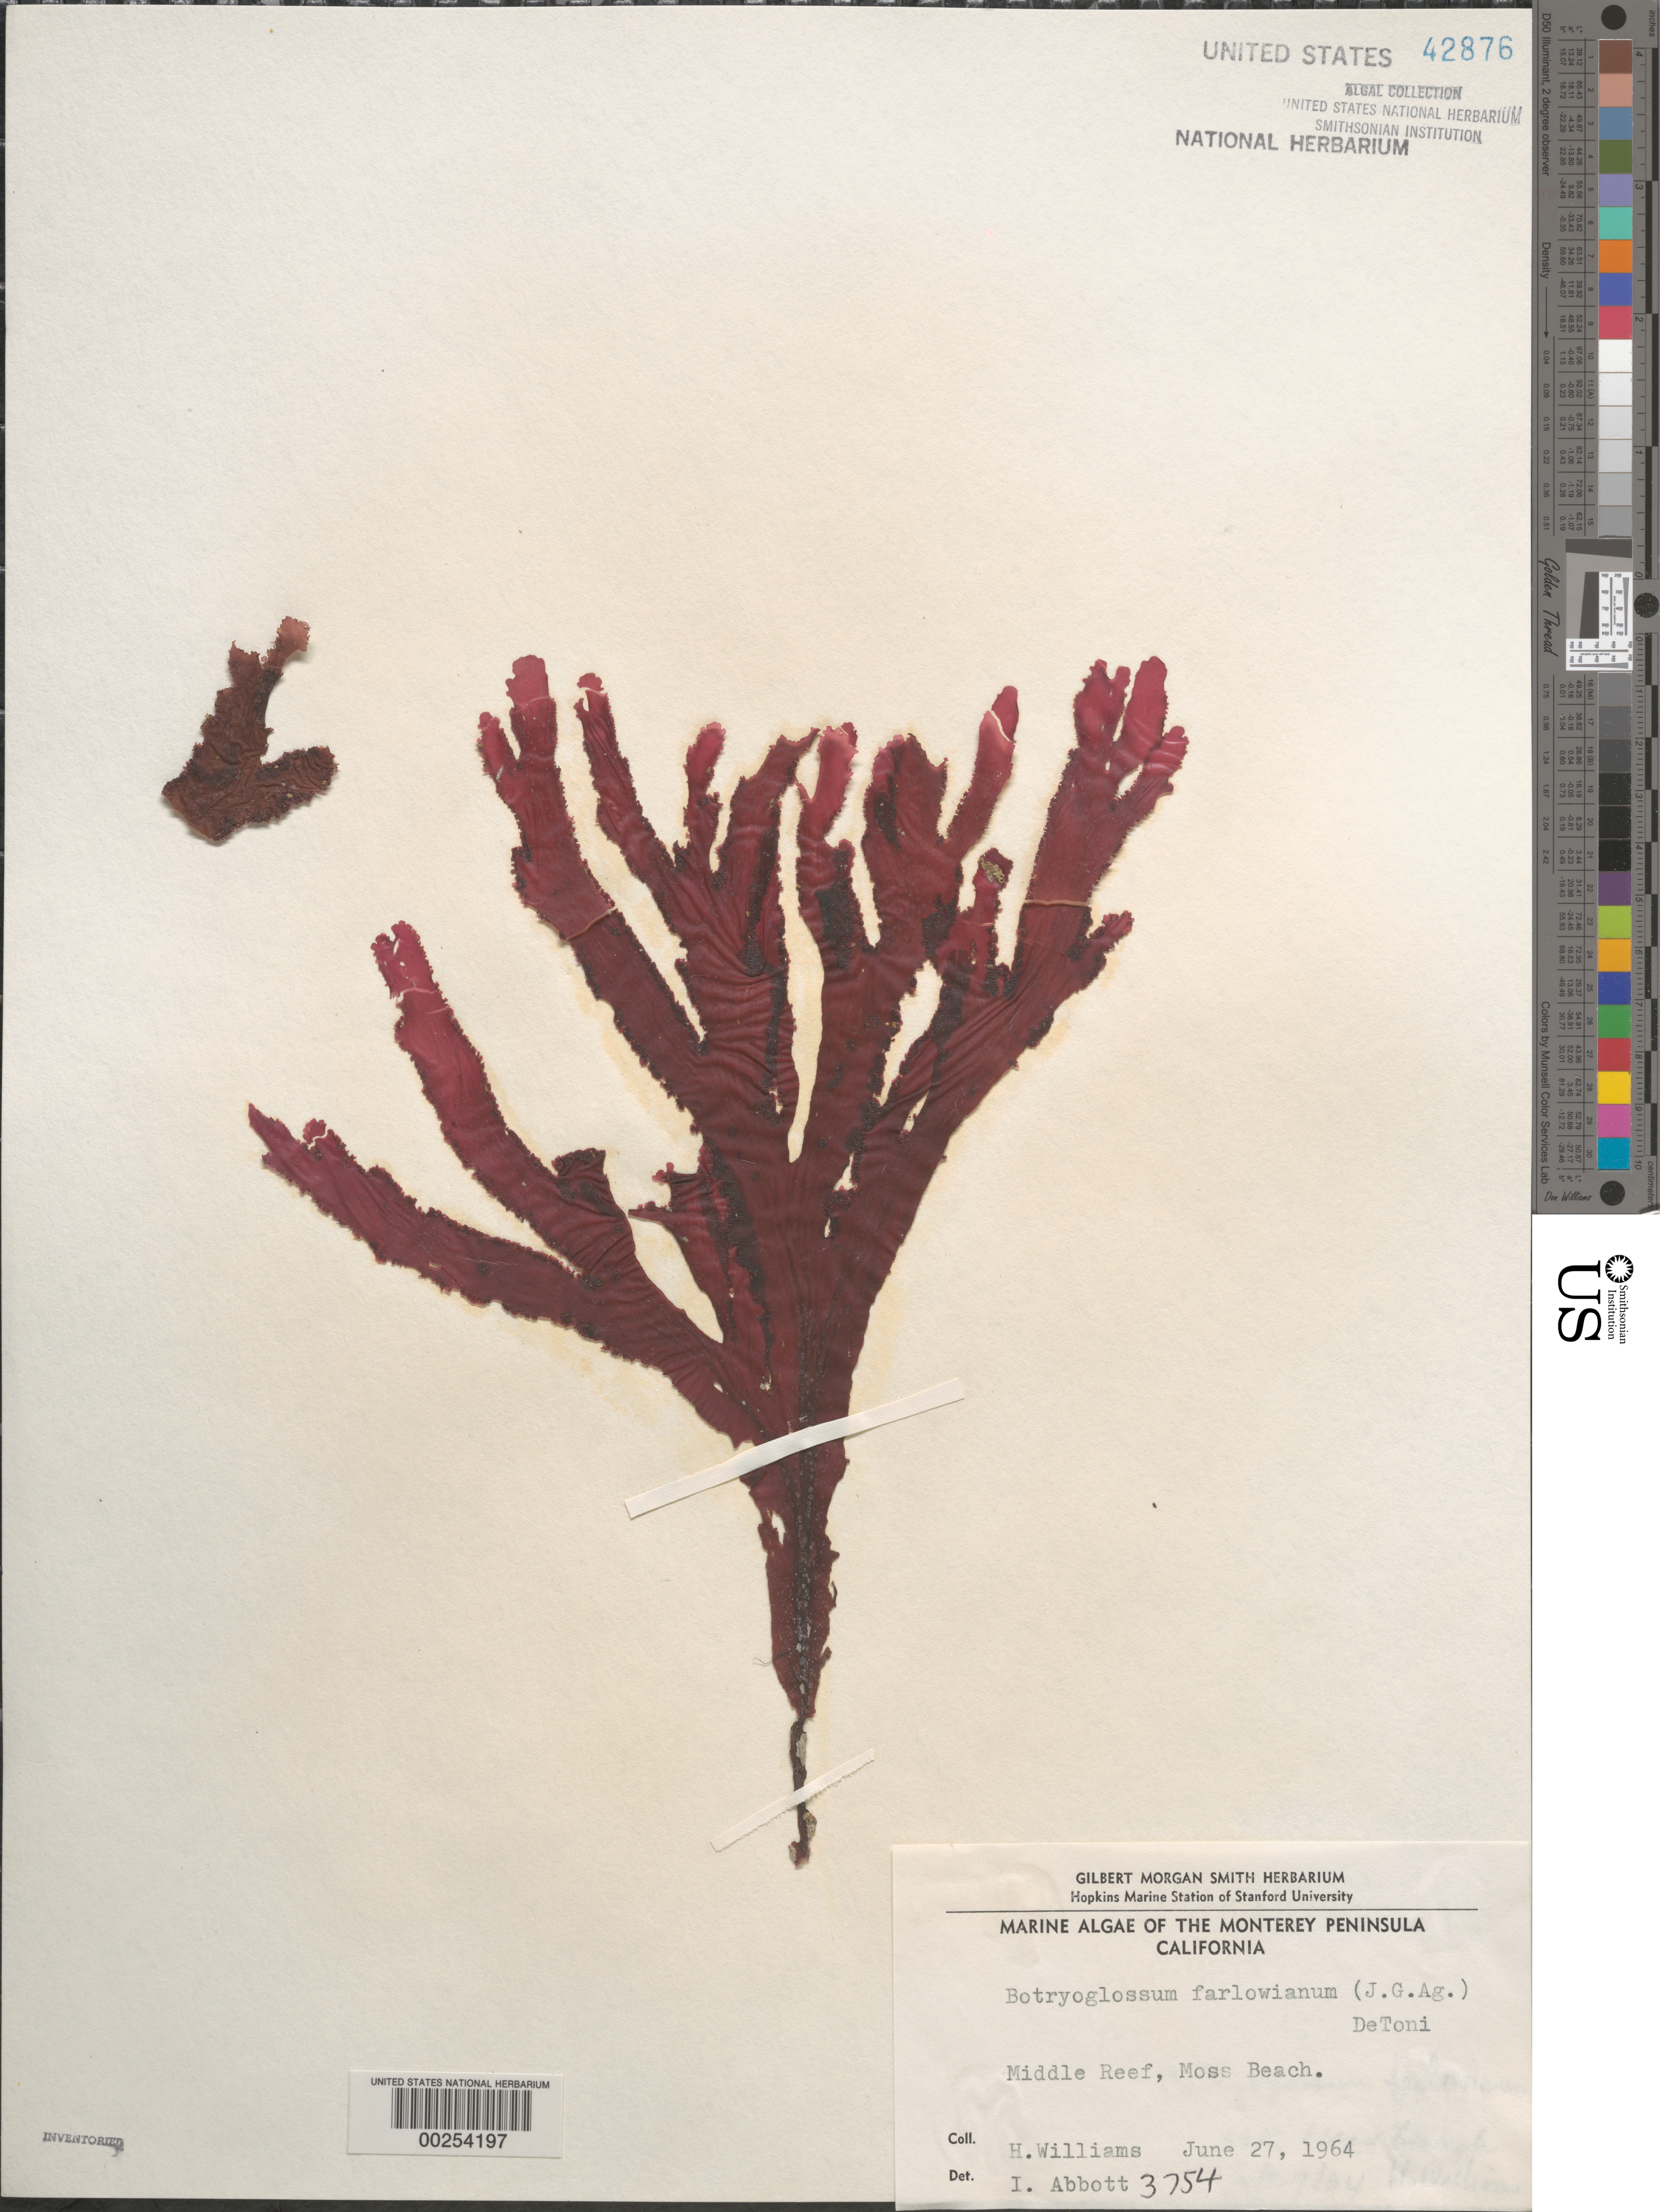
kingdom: Plantae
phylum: Rhodophyta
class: Florideophyceae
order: Ceramiales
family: Delesseriaceae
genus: Botryoglossum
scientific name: Botryoglossum farlowianum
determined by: Abbott, Isabella A.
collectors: H. R. Williams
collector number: IAA 3754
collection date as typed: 27 Jun 1964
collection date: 1964-06-27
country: United States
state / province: California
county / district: Monterey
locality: Middle reef of Moss Beach, Monterey Peninsula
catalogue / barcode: US 42876